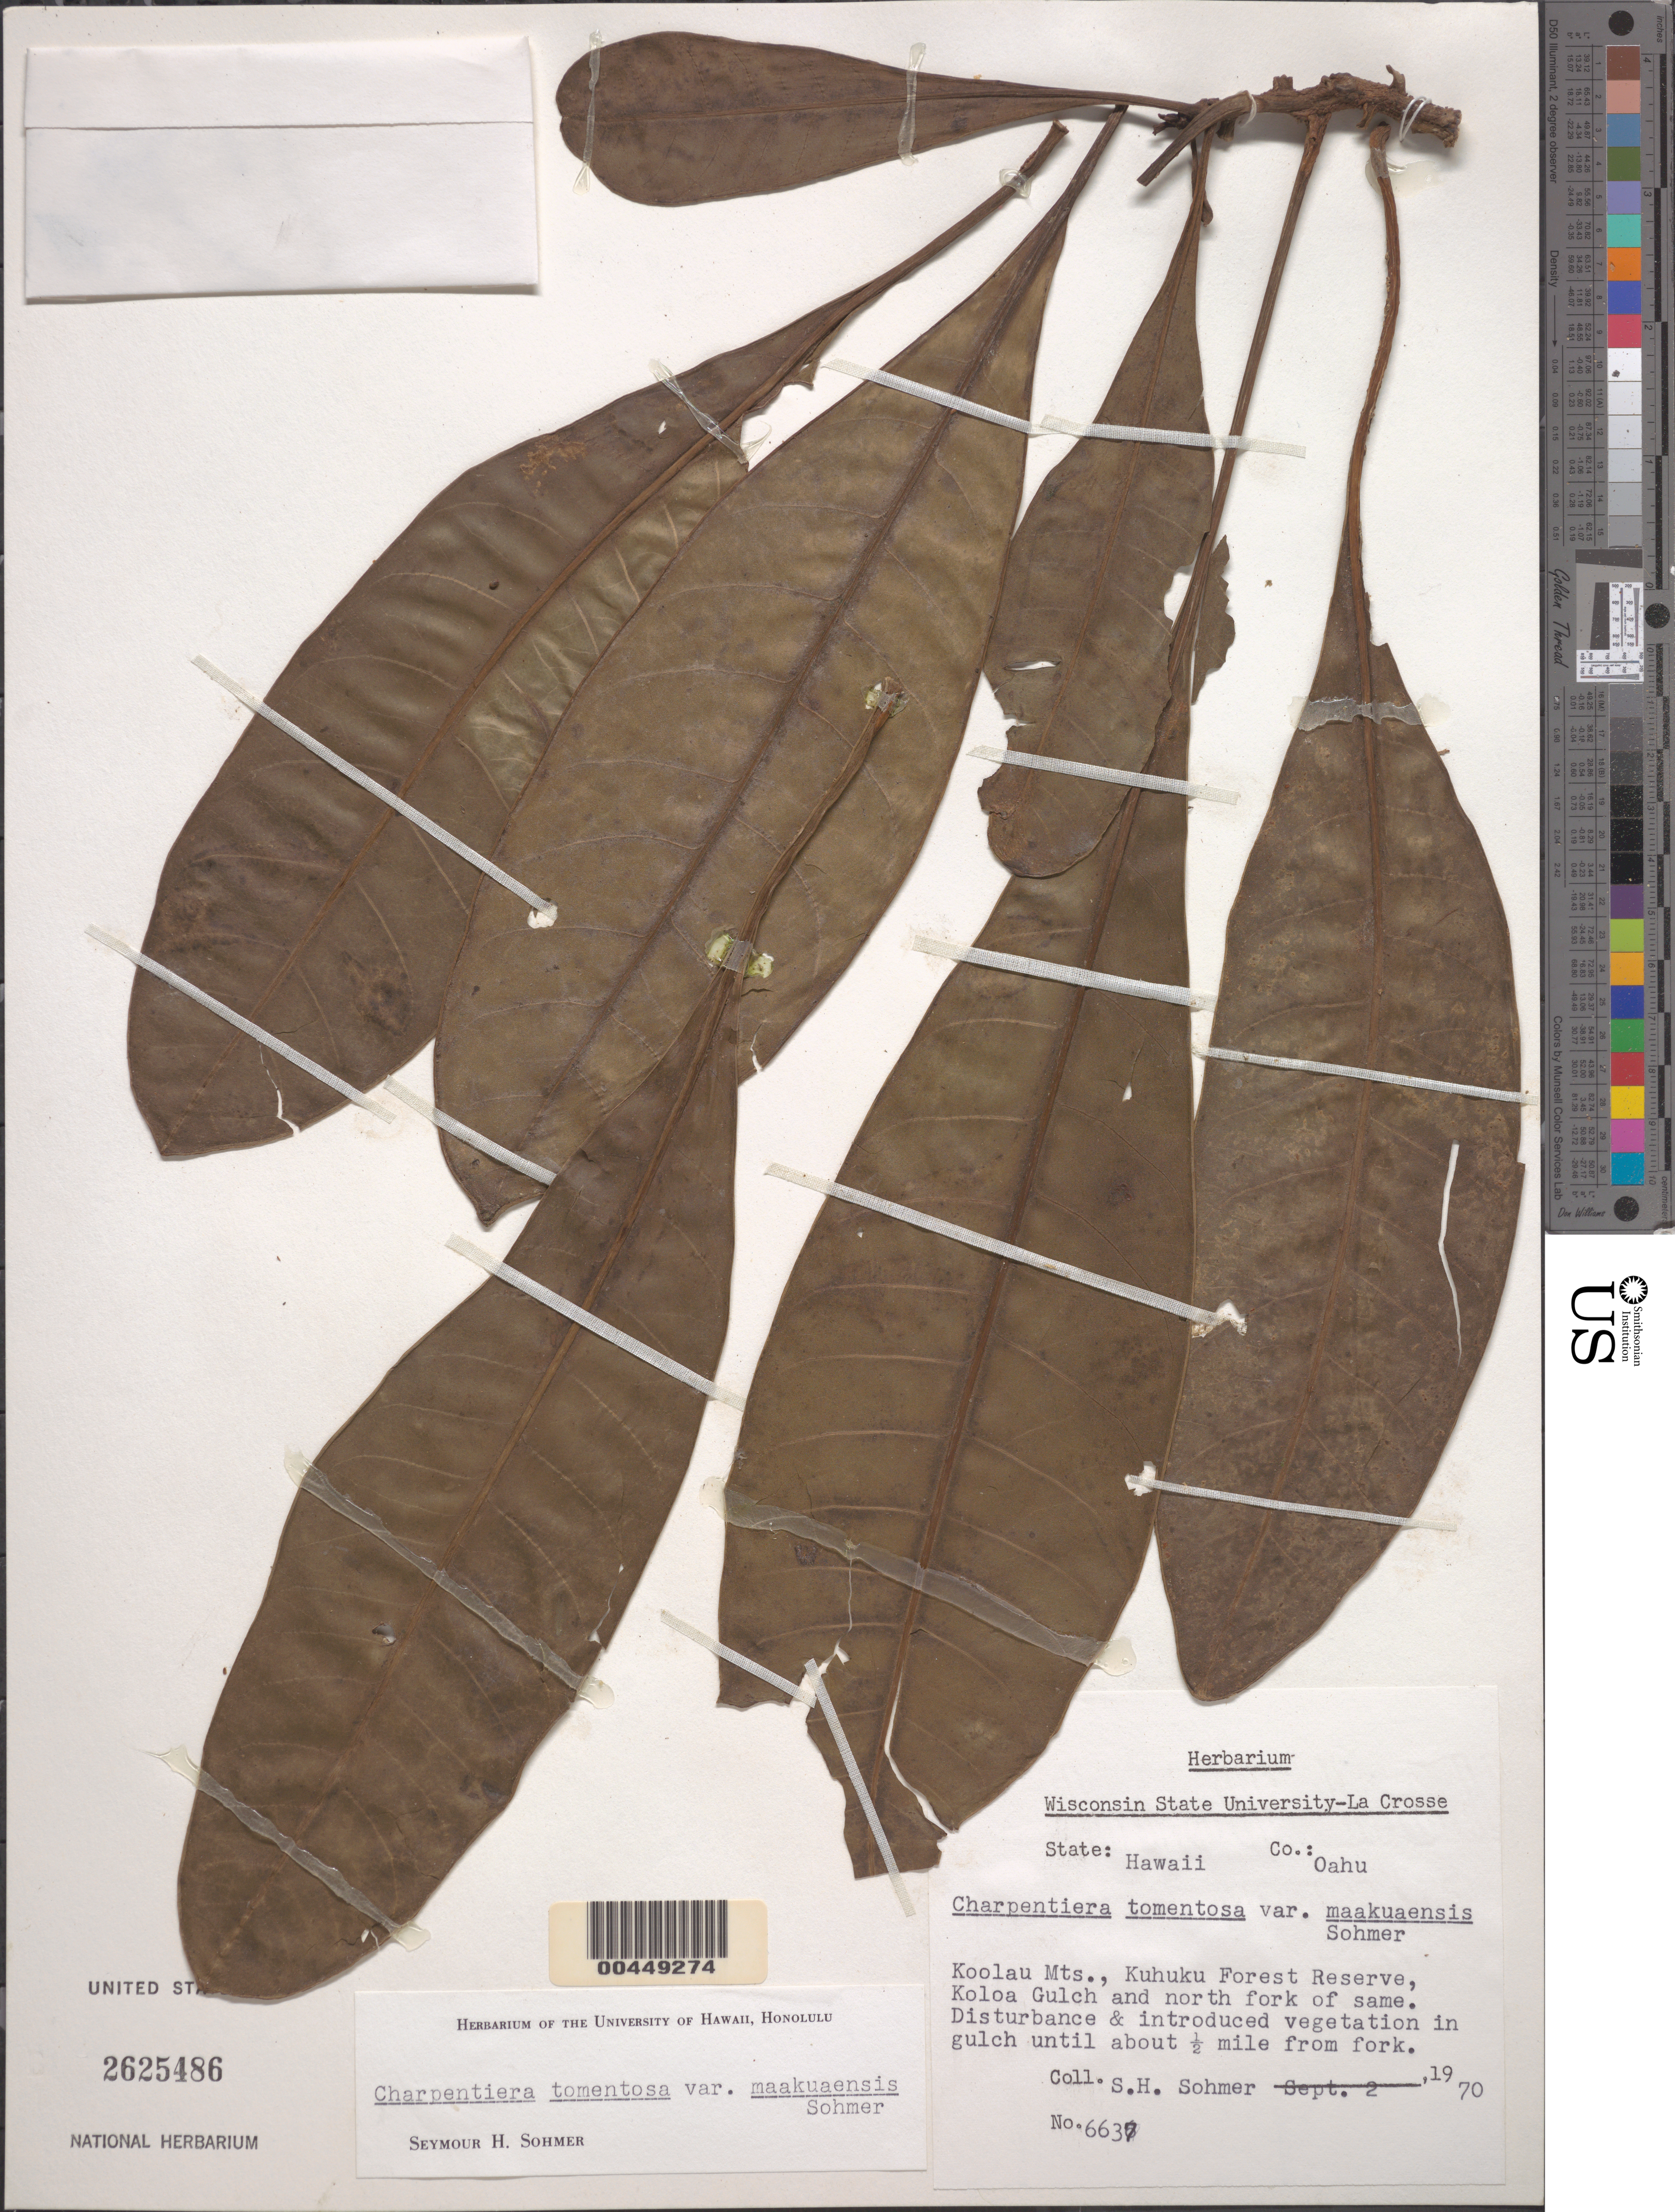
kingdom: Plantae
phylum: Tracheophyta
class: Magnoliopsida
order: Caryophyllales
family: Amaranthaceae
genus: Charpentiera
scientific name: Charpentiera tomentosa var. maakuaensis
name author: Sohmer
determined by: Sohmer, S. H.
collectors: S. H. Sohmer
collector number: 6637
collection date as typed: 2 Sep 1970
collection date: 1970-09-02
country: United States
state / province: Hawaii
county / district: Honolulu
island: Oahu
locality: Koolau Mts, Kuhuku For Res, Koloa Gulch & N fork of same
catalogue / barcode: US 2625486